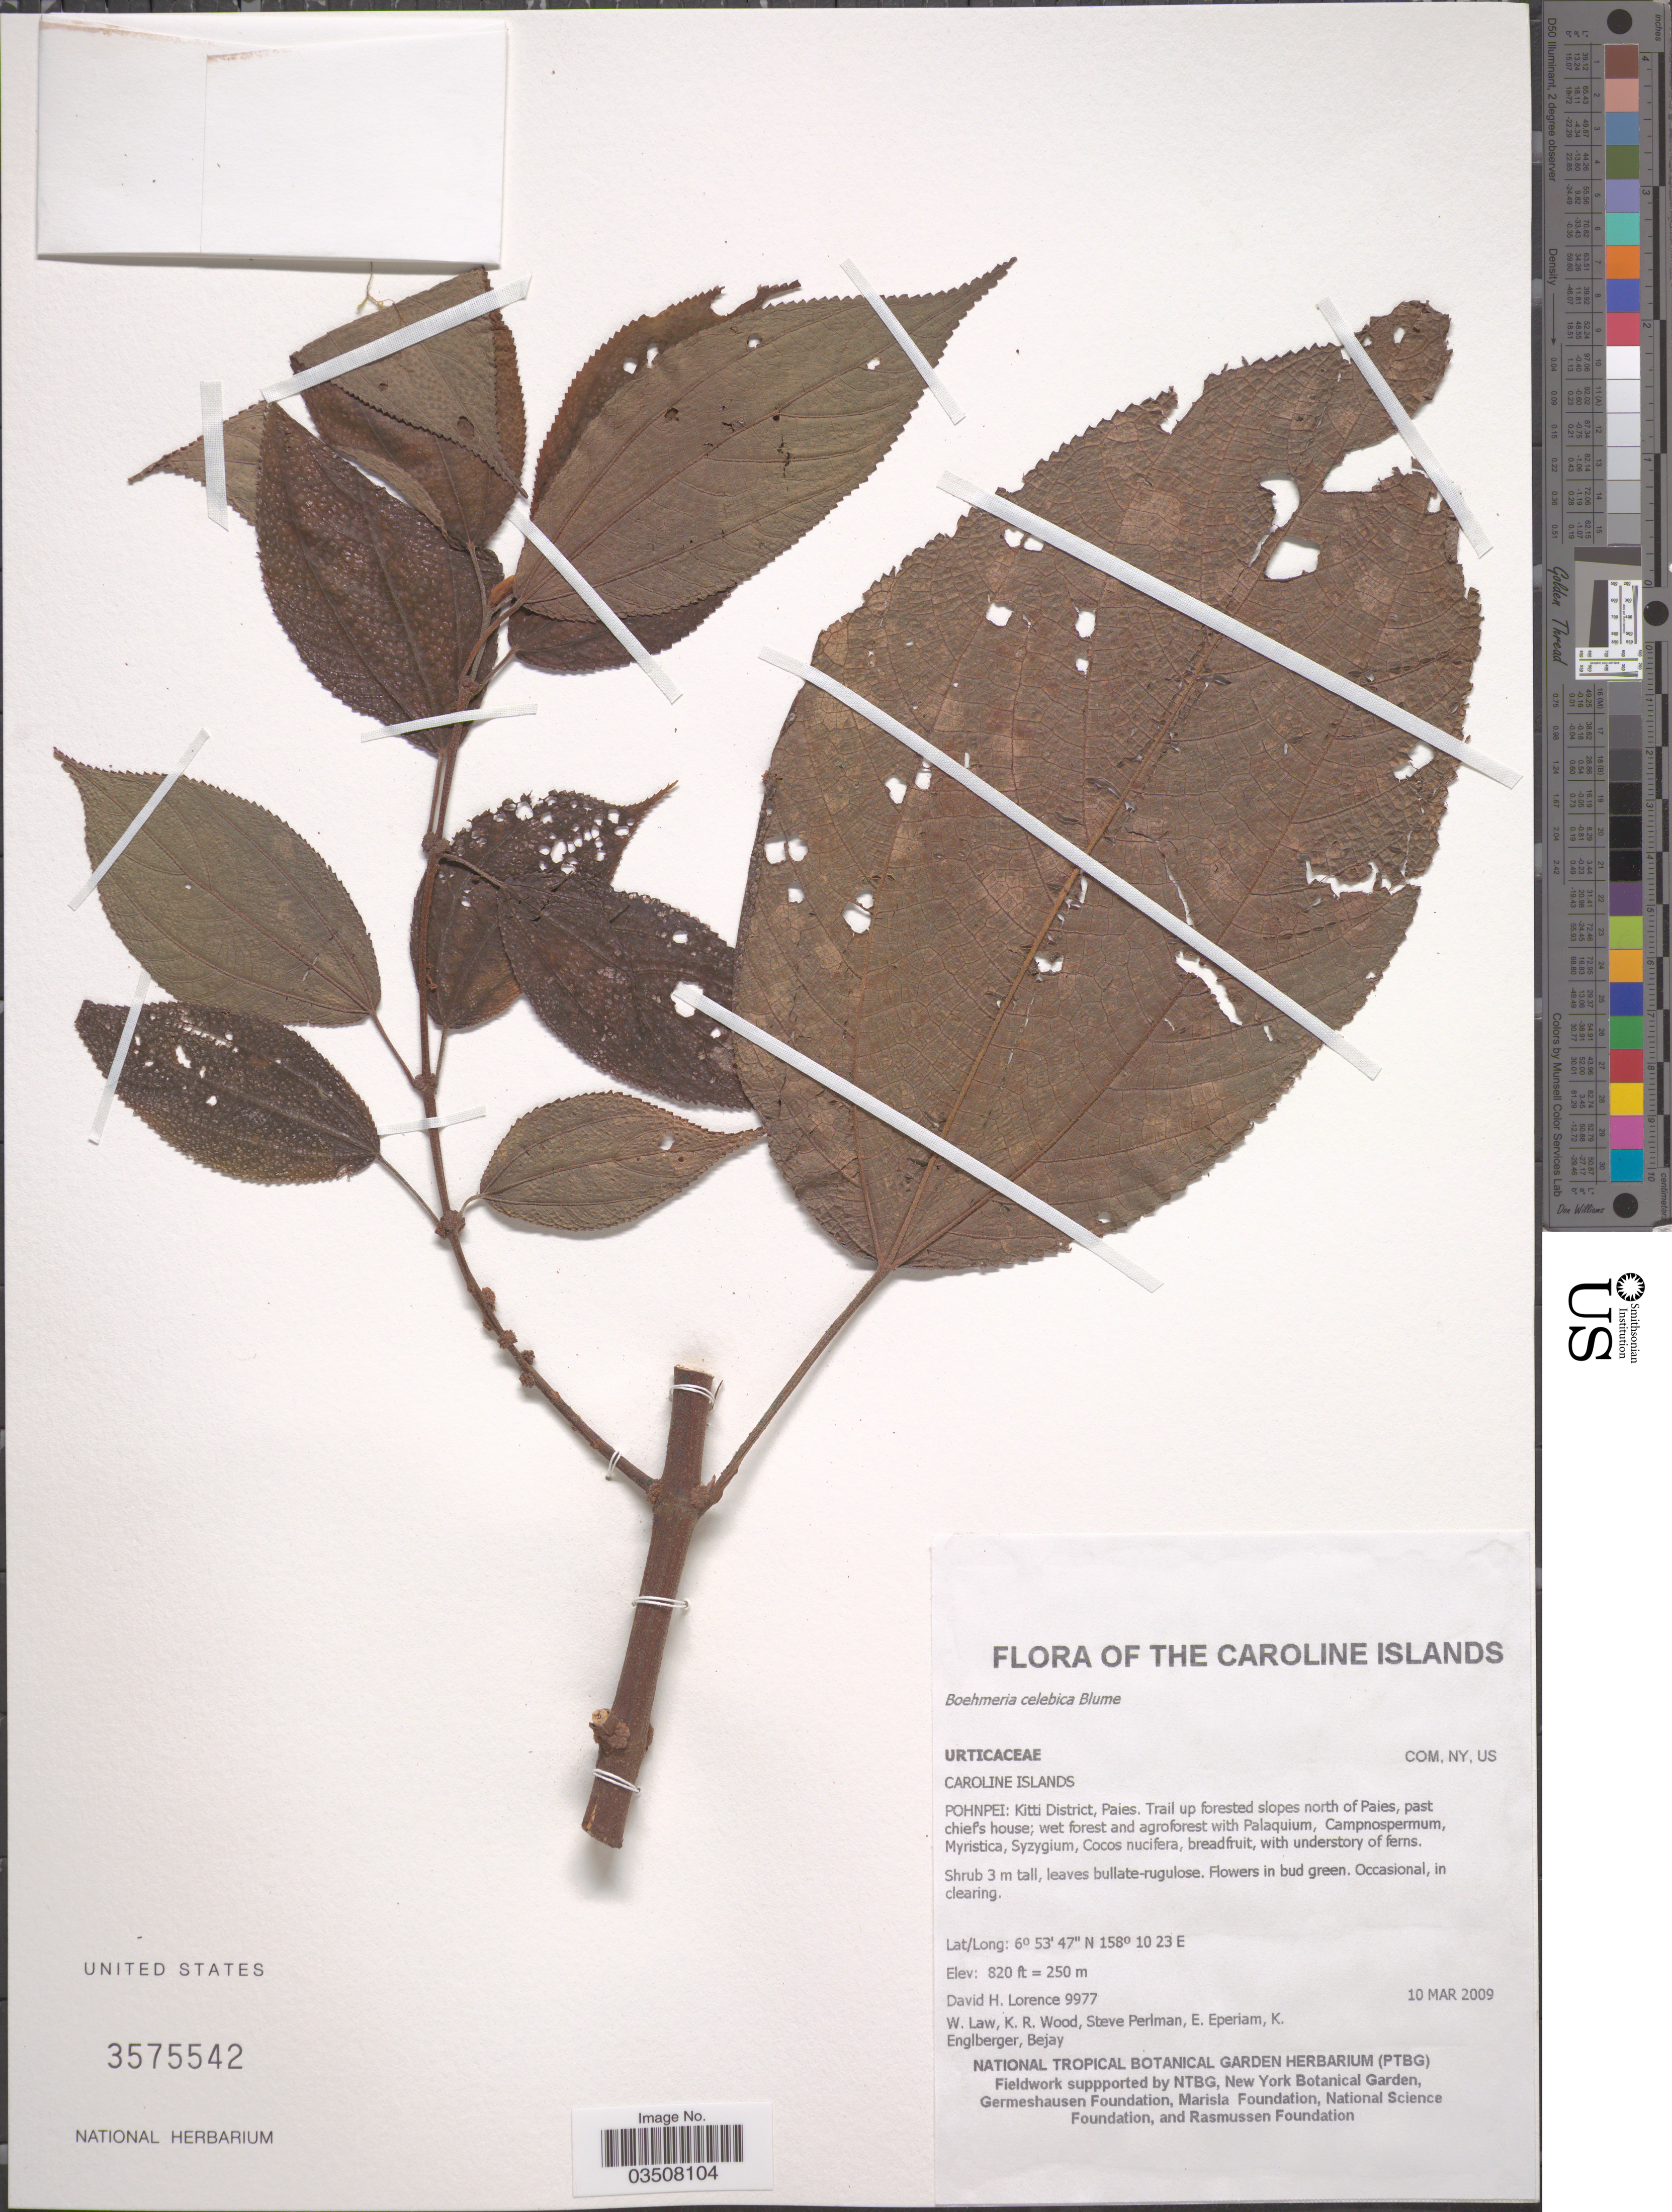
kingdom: Plantae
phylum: Tracheophyta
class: Magnoliopsida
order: Rosales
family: Urticaceae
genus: Boehmeria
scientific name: Boehmeria celebica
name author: Blume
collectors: D. Lorence, W. Law, K. R. Wood, S. Perlman & et al.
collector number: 9977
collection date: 2009-03-10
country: Micronesia, Federated States of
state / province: Pohnpei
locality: Caroline Islands. Kitti District, Paies. Trail up forested slopes of north of Paies, past chief's house.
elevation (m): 250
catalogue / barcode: US 3575542